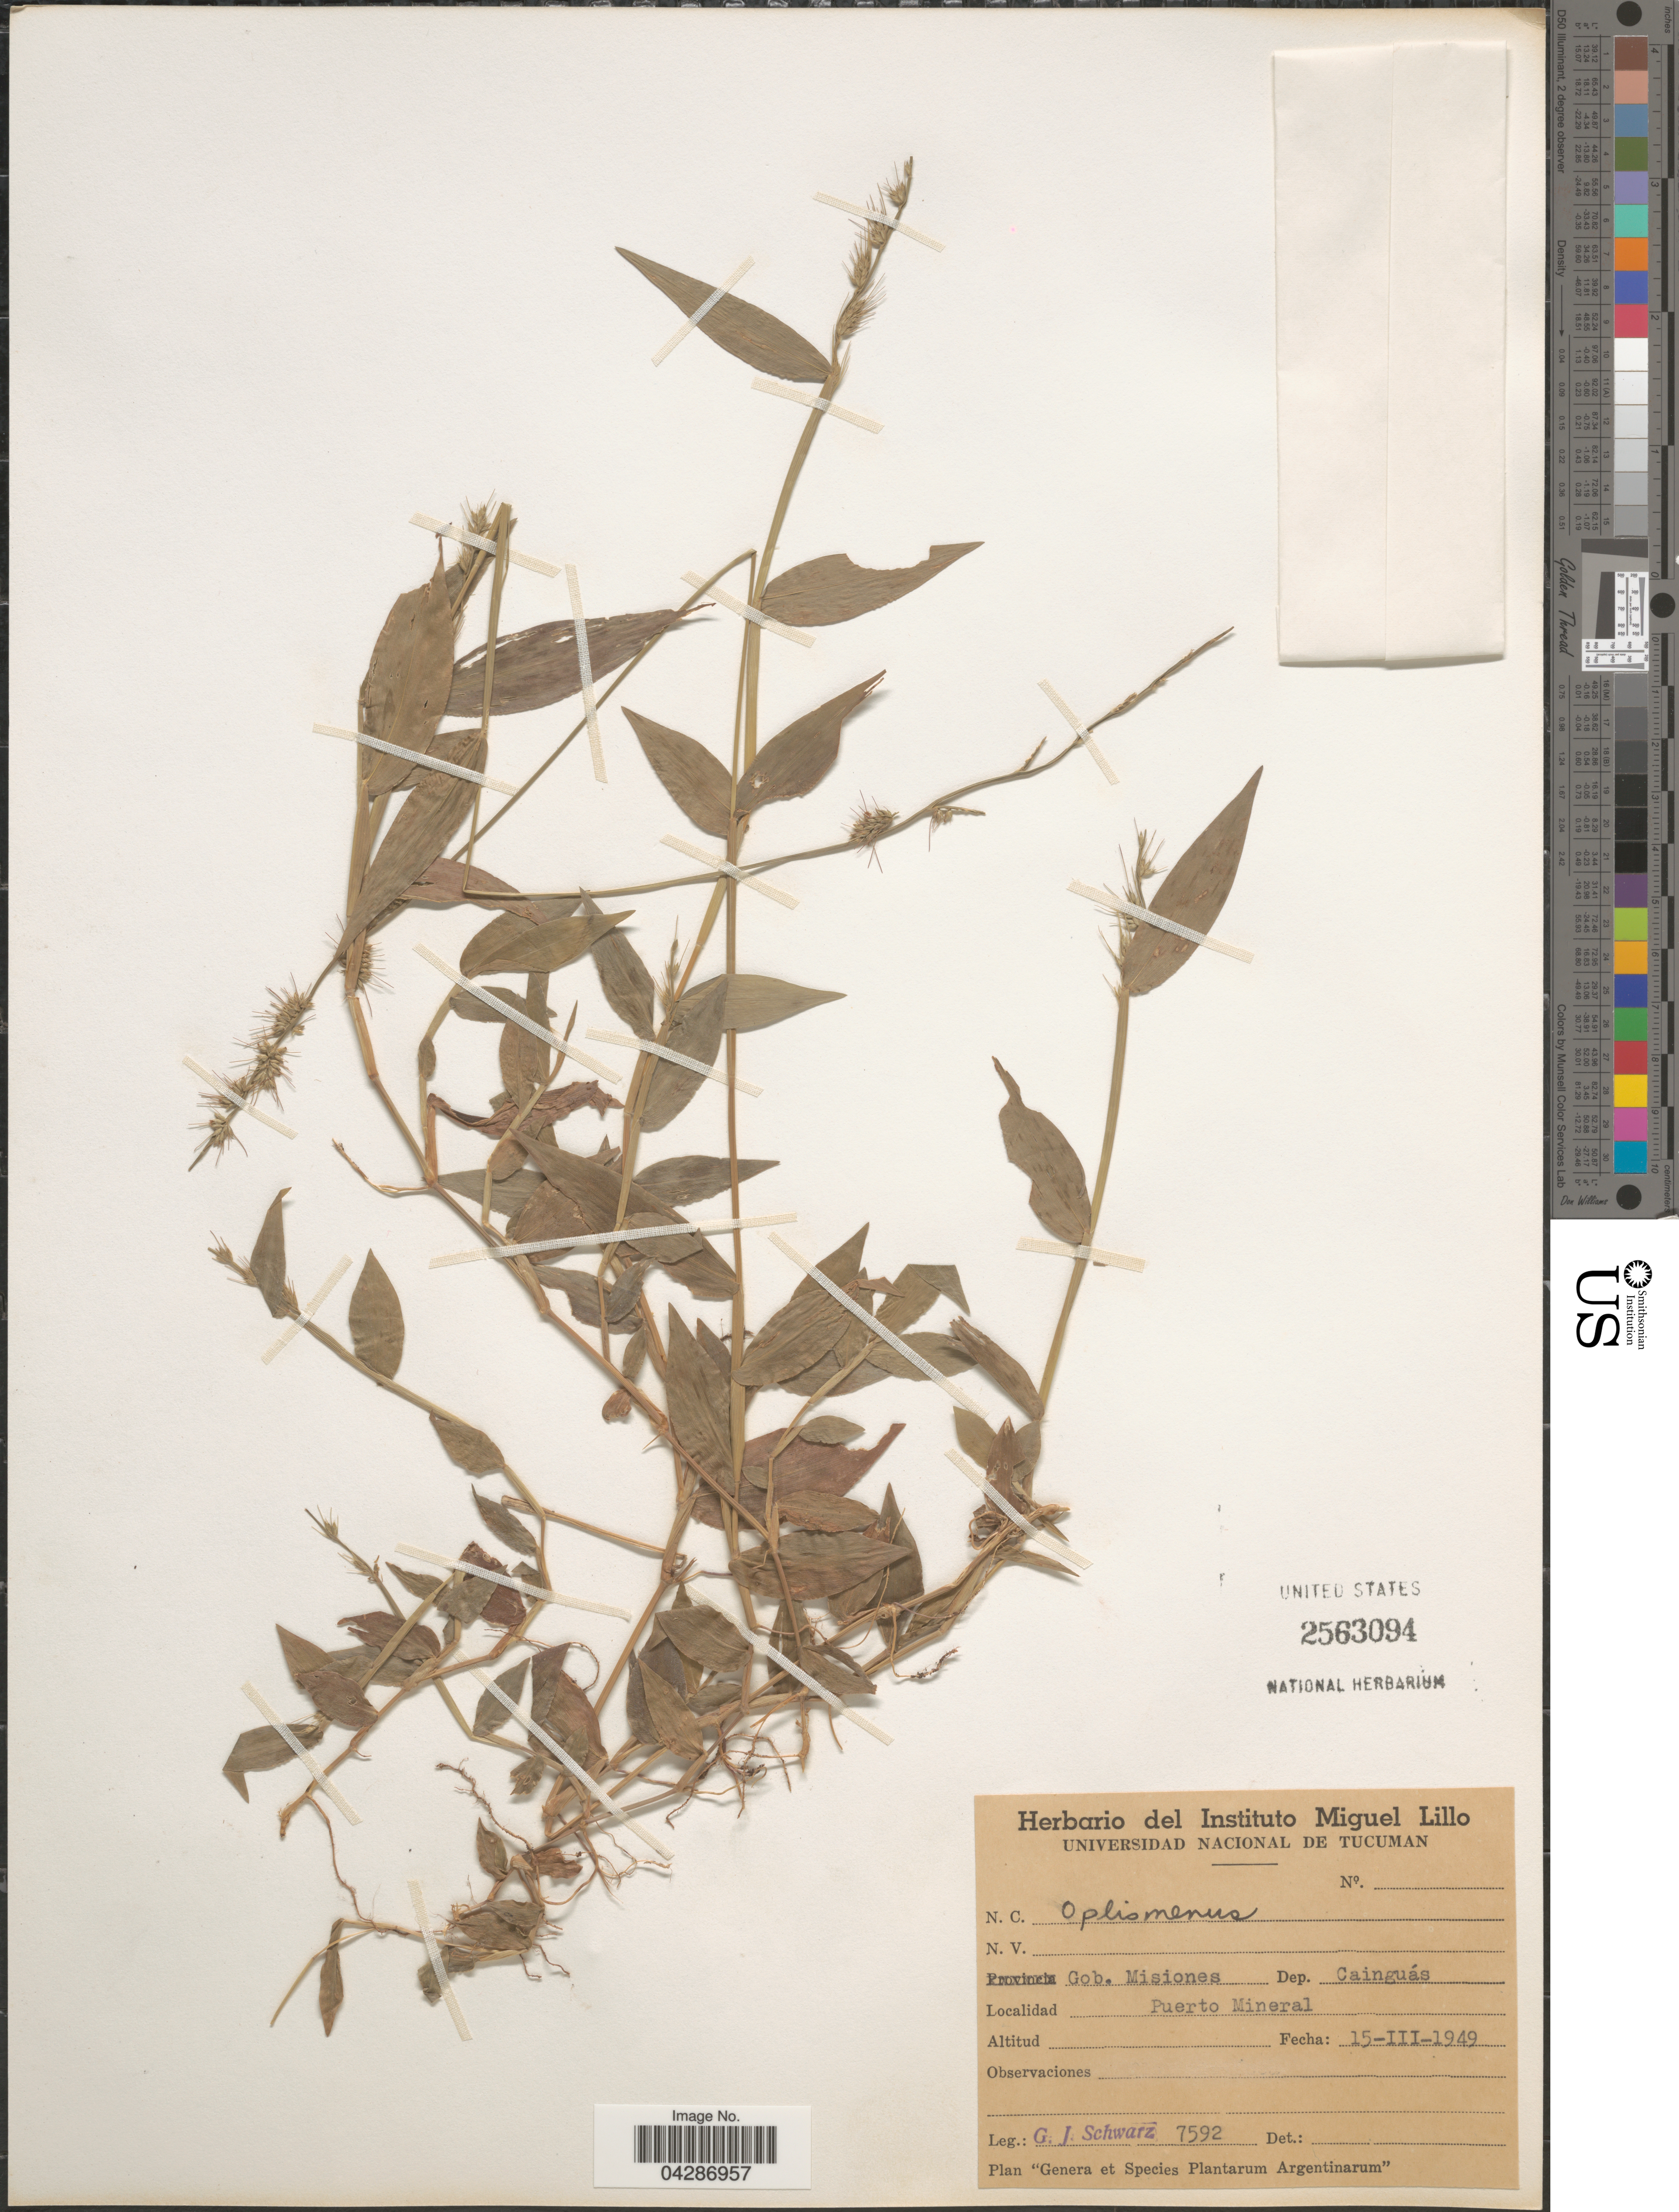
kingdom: Plantae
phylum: Tracheophyta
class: Liliopsida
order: Poales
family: Poaceae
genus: Oplismenus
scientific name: Oplismenus sp.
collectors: G. J. Schwarz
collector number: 7592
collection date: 1949-03-15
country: Argentina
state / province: Misiones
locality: Gob. Misiones. Dep. Cainguás. Puerto Mineral.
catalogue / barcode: US 2563094